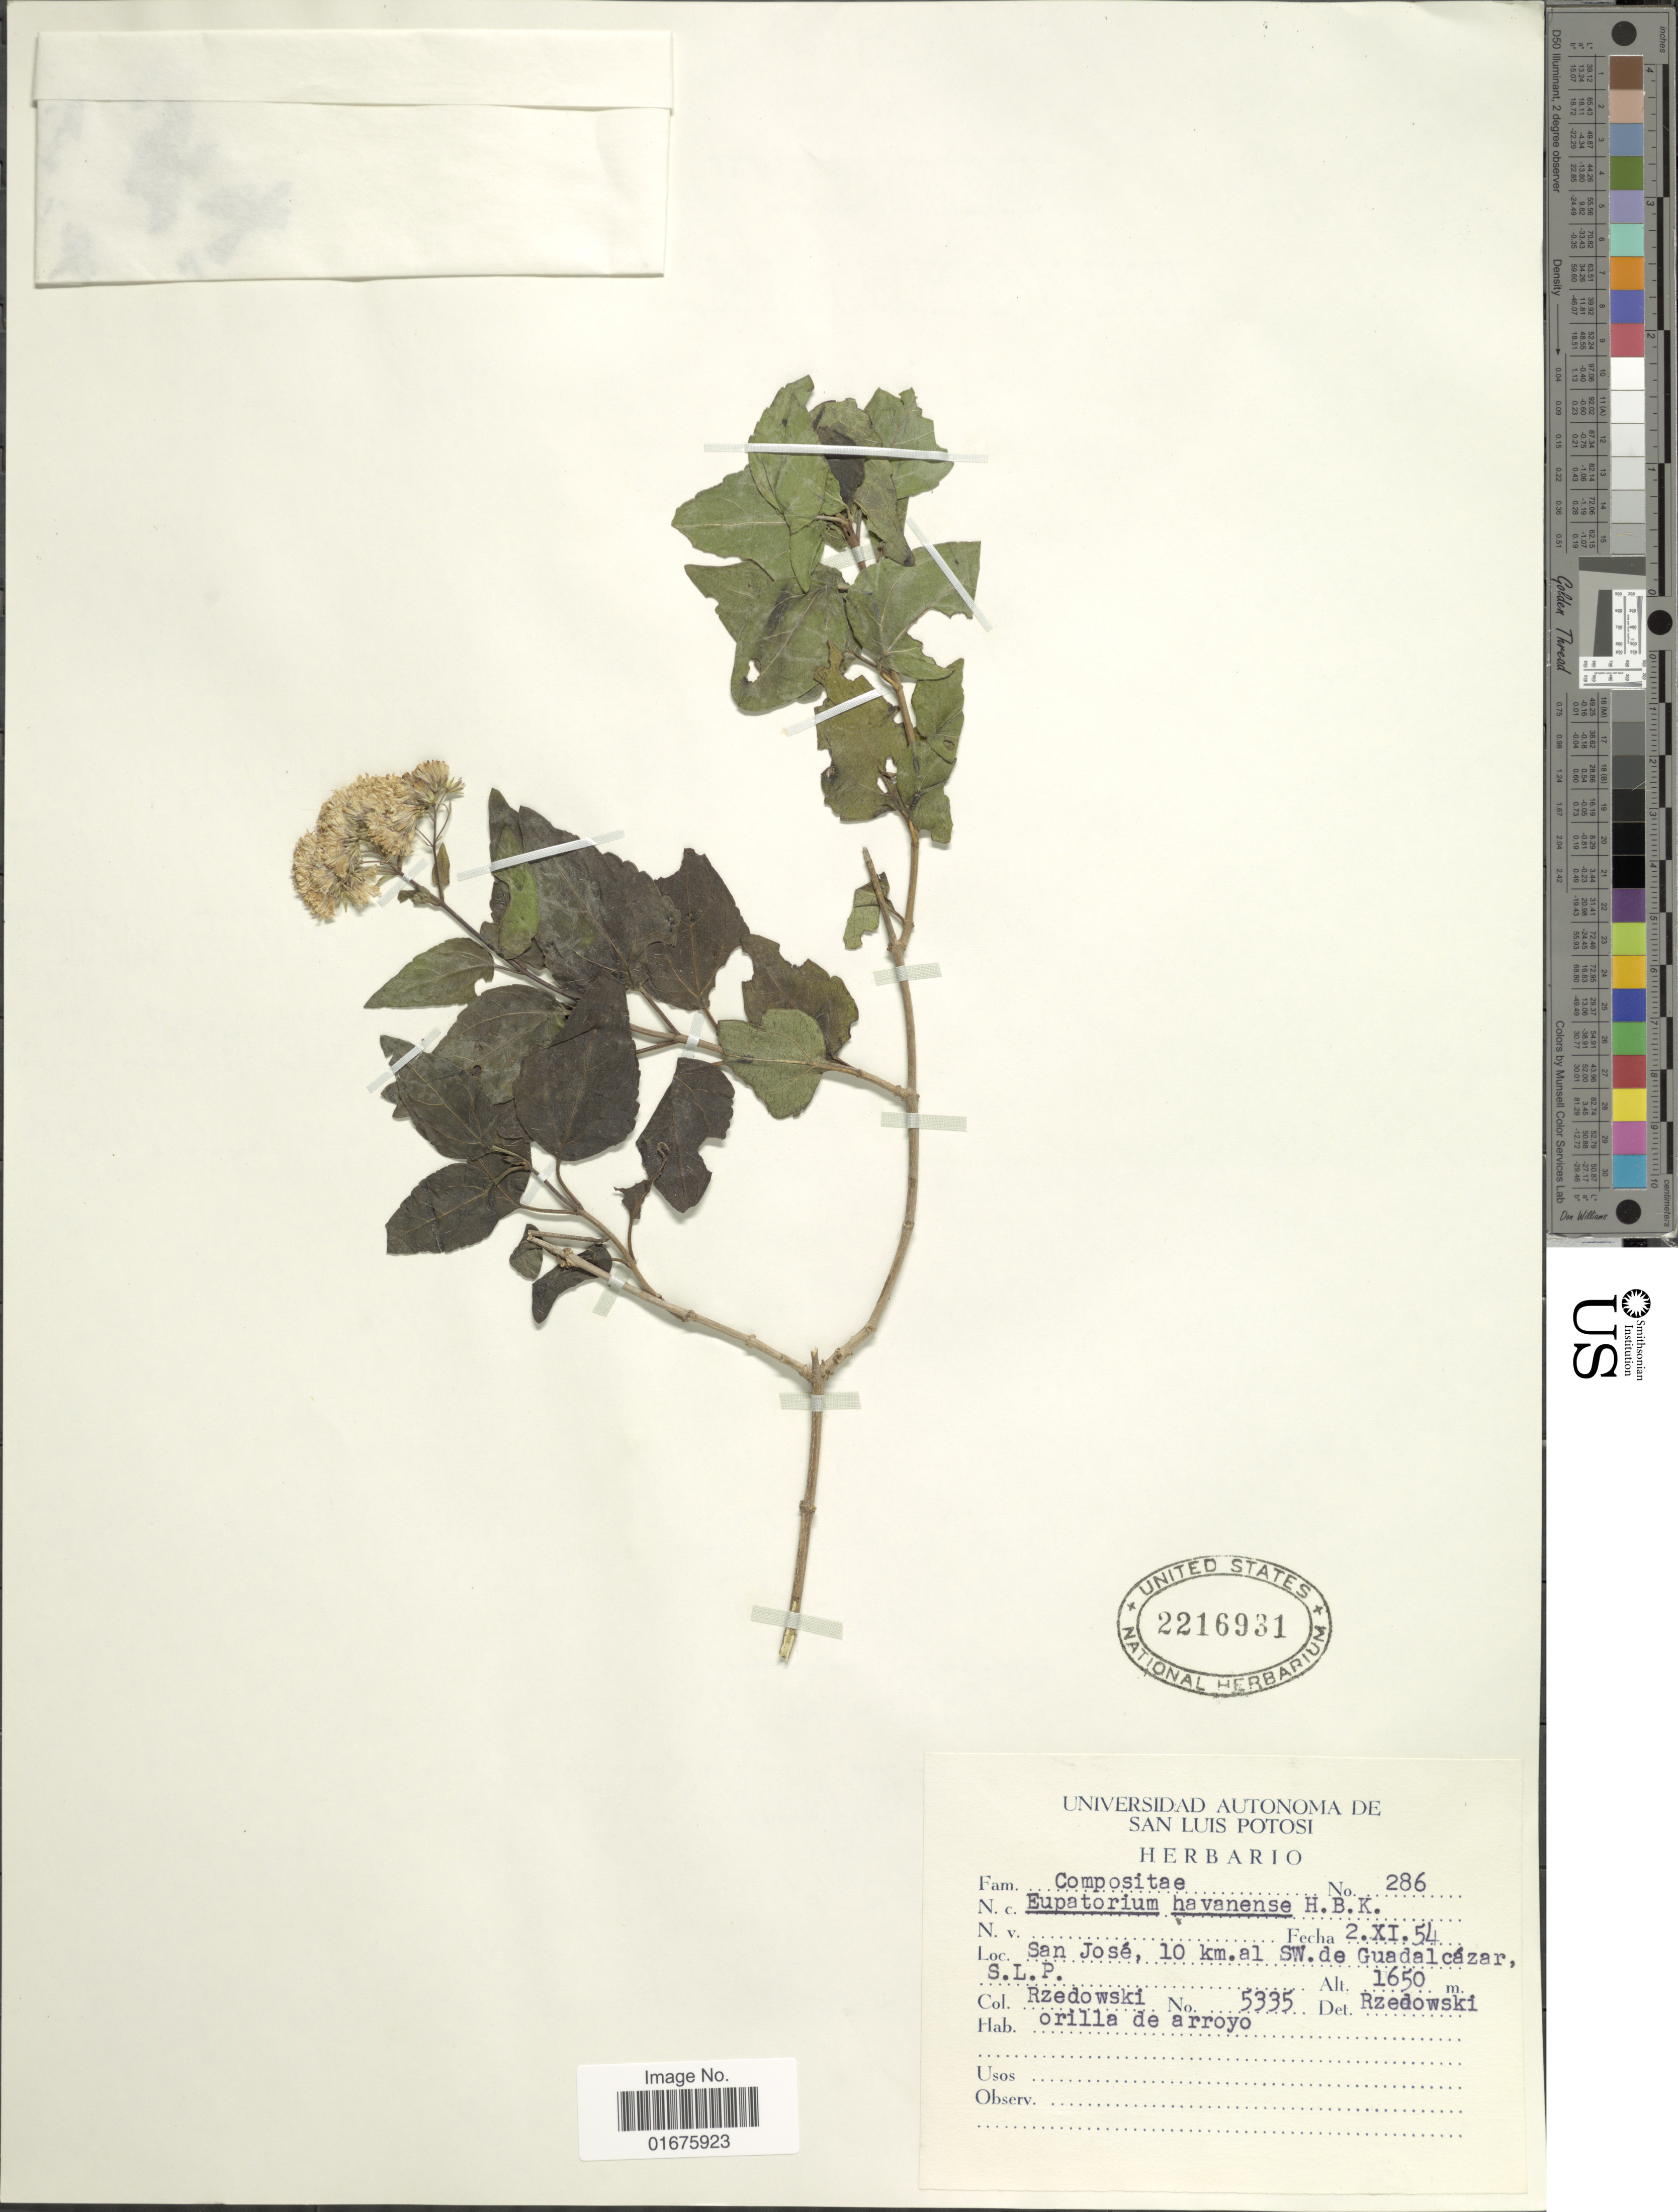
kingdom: Plantae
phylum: Tracheophyta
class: Magnoliopsida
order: Asterales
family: Asteraceae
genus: Ageratina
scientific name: Ageratina havanensis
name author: (Kunth) R.M. King & H. Rob.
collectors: Rzedowski, --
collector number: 5335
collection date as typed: Transcribed d/m/y: 2/11/54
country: Mexico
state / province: San Luis Potosí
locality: San José, 10 km. al SW. de Guadalcázar, S.L.P., orilla de arroyo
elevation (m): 1650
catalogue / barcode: US 2216931